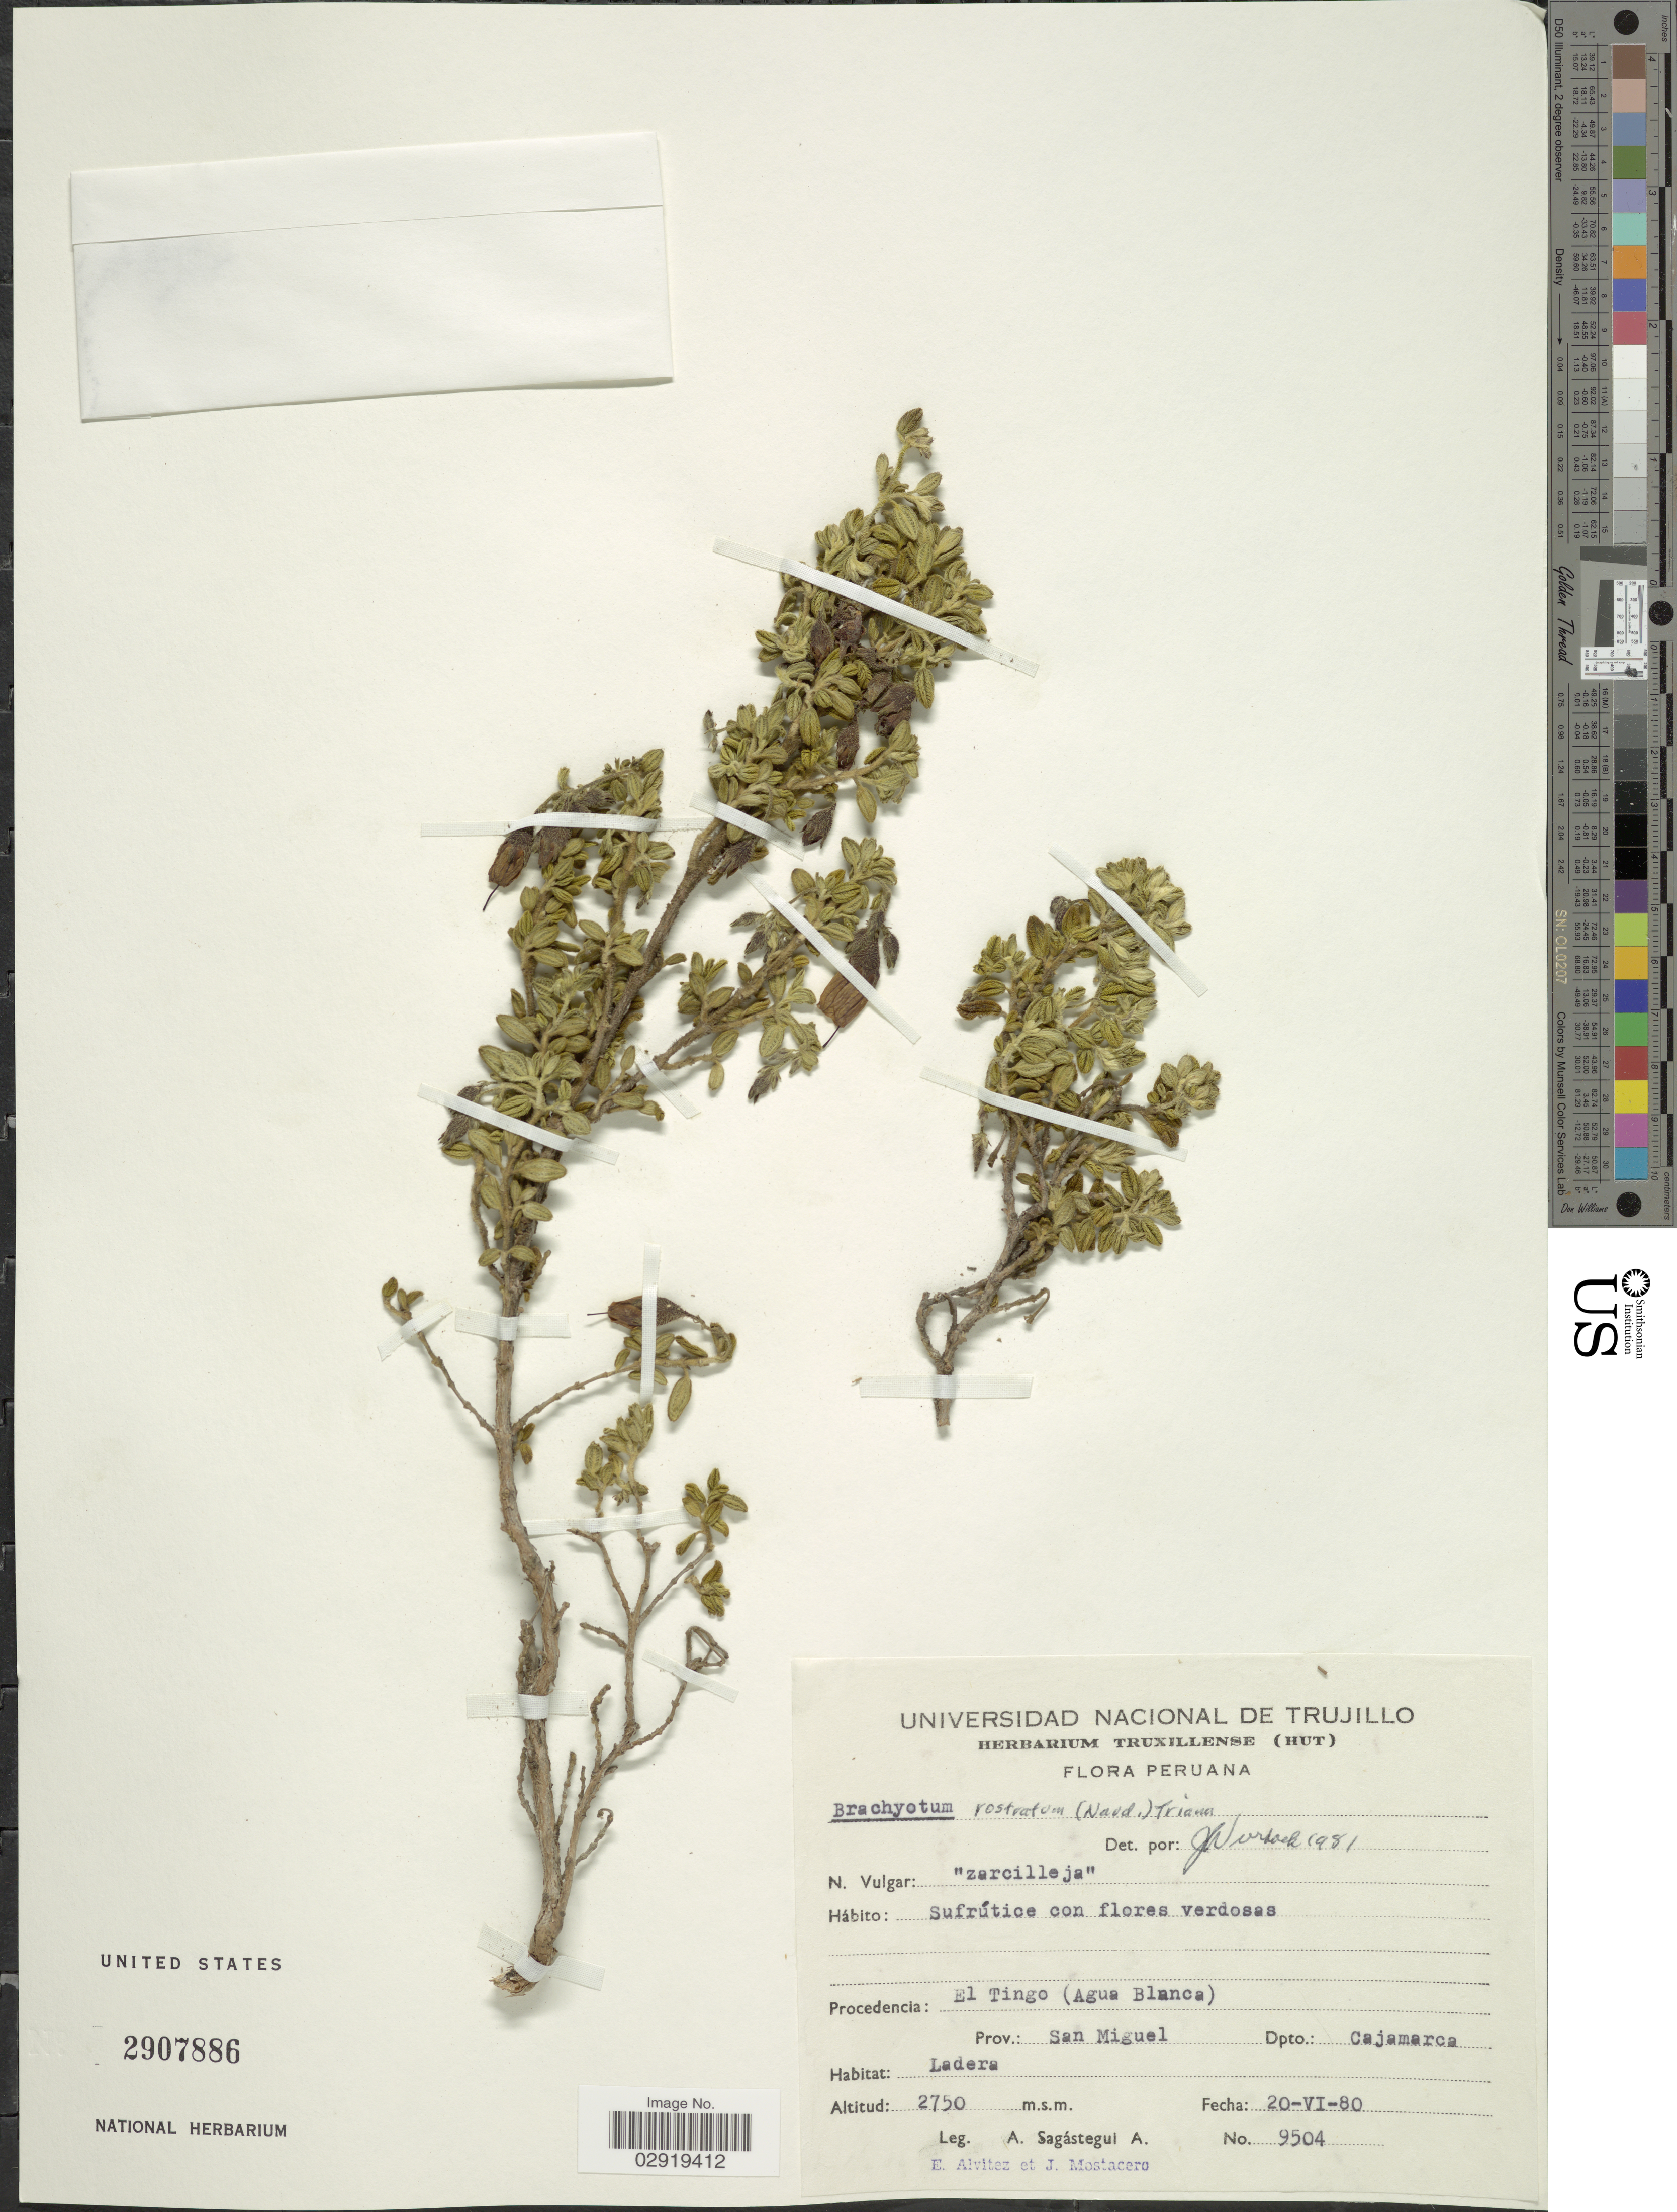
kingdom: Plantae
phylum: Tracheophyta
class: Magnoliopsida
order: Myrtales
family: Melastomataceae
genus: Brachyotum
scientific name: Brachyotum rostratum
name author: (Naudin) Triana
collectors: A. Sagástegui A., E. Alvitez I. & J. Mostacero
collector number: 9504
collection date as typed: Transcribed d/m/y: 20/6/80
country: Peru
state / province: Cajamarca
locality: Procedencia: El Tingo (Agua Blanca). Prov.: San Miguel. Dpto.: Cajamarca.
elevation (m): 2750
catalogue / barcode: US 2907886